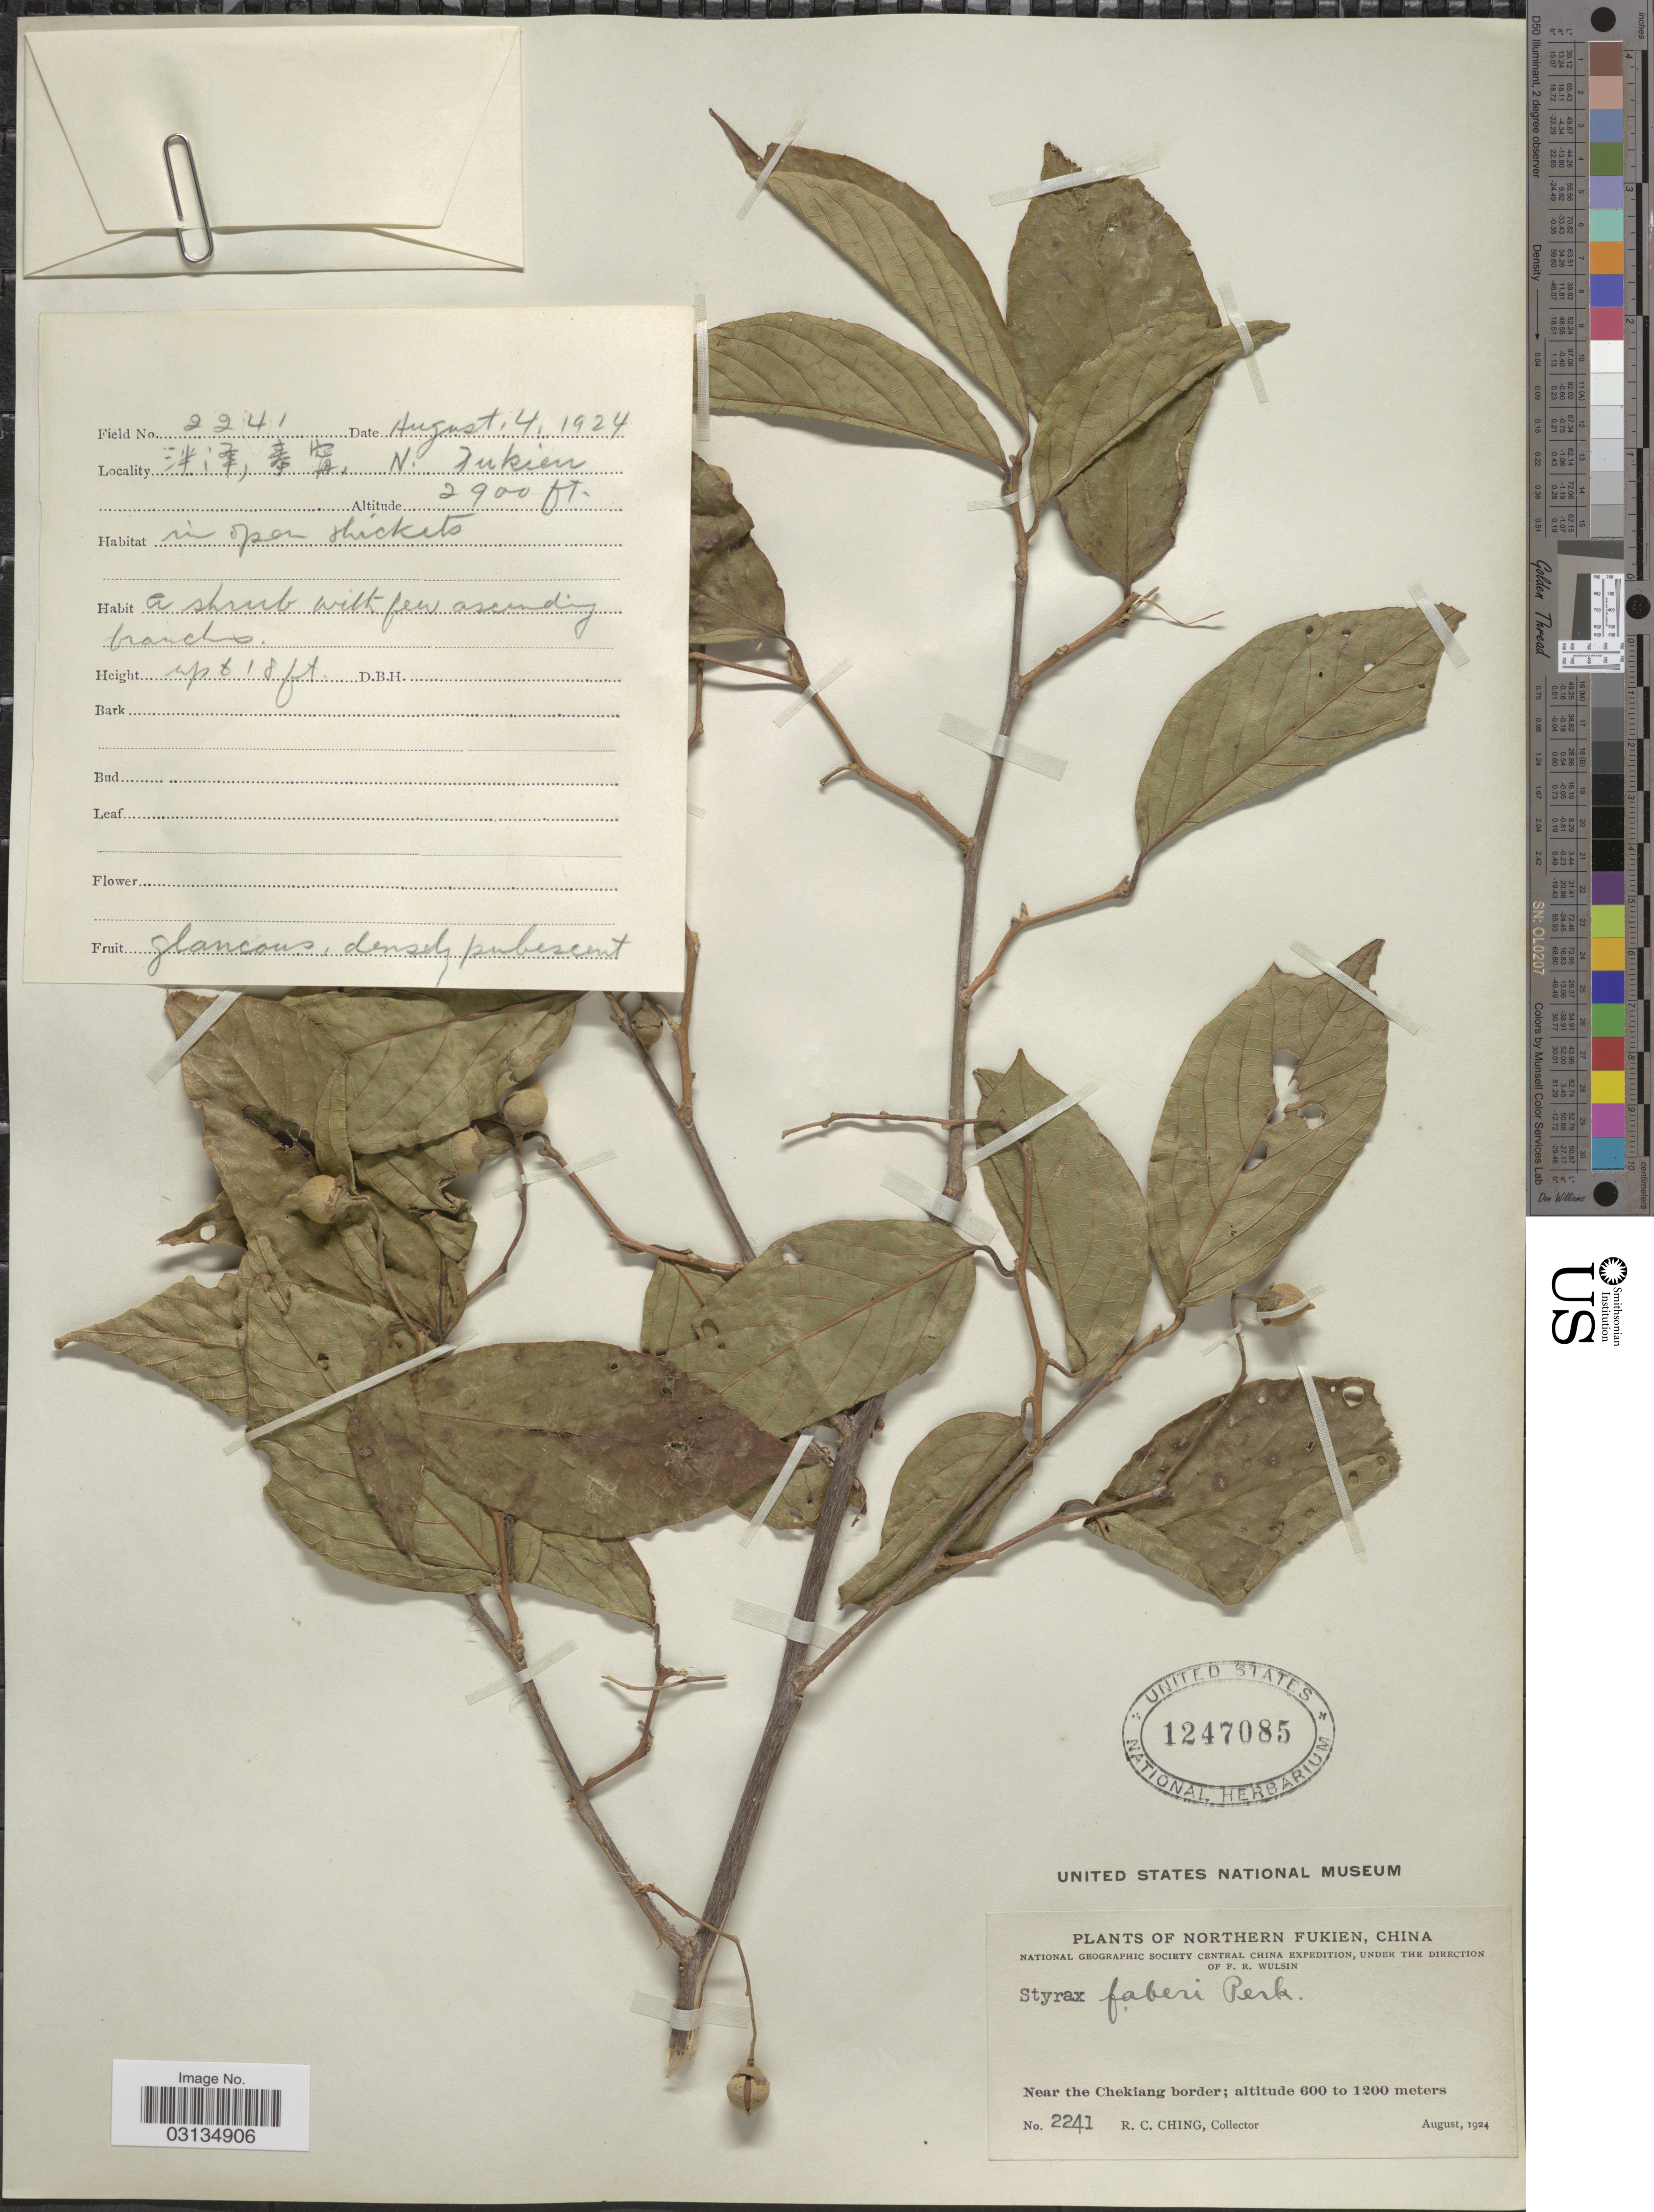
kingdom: Plantae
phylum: Tracheophyta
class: Magnoliopsida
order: Ericales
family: Styracaceae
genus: Styrax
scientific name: Styrax faberi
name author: Perkins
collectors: R. C. Ching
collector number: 2241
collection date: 1924-08-04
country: China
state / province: Fujian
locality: Northern Fukien. Near the Chekiang border.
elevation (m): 884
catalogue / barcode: US 1247085